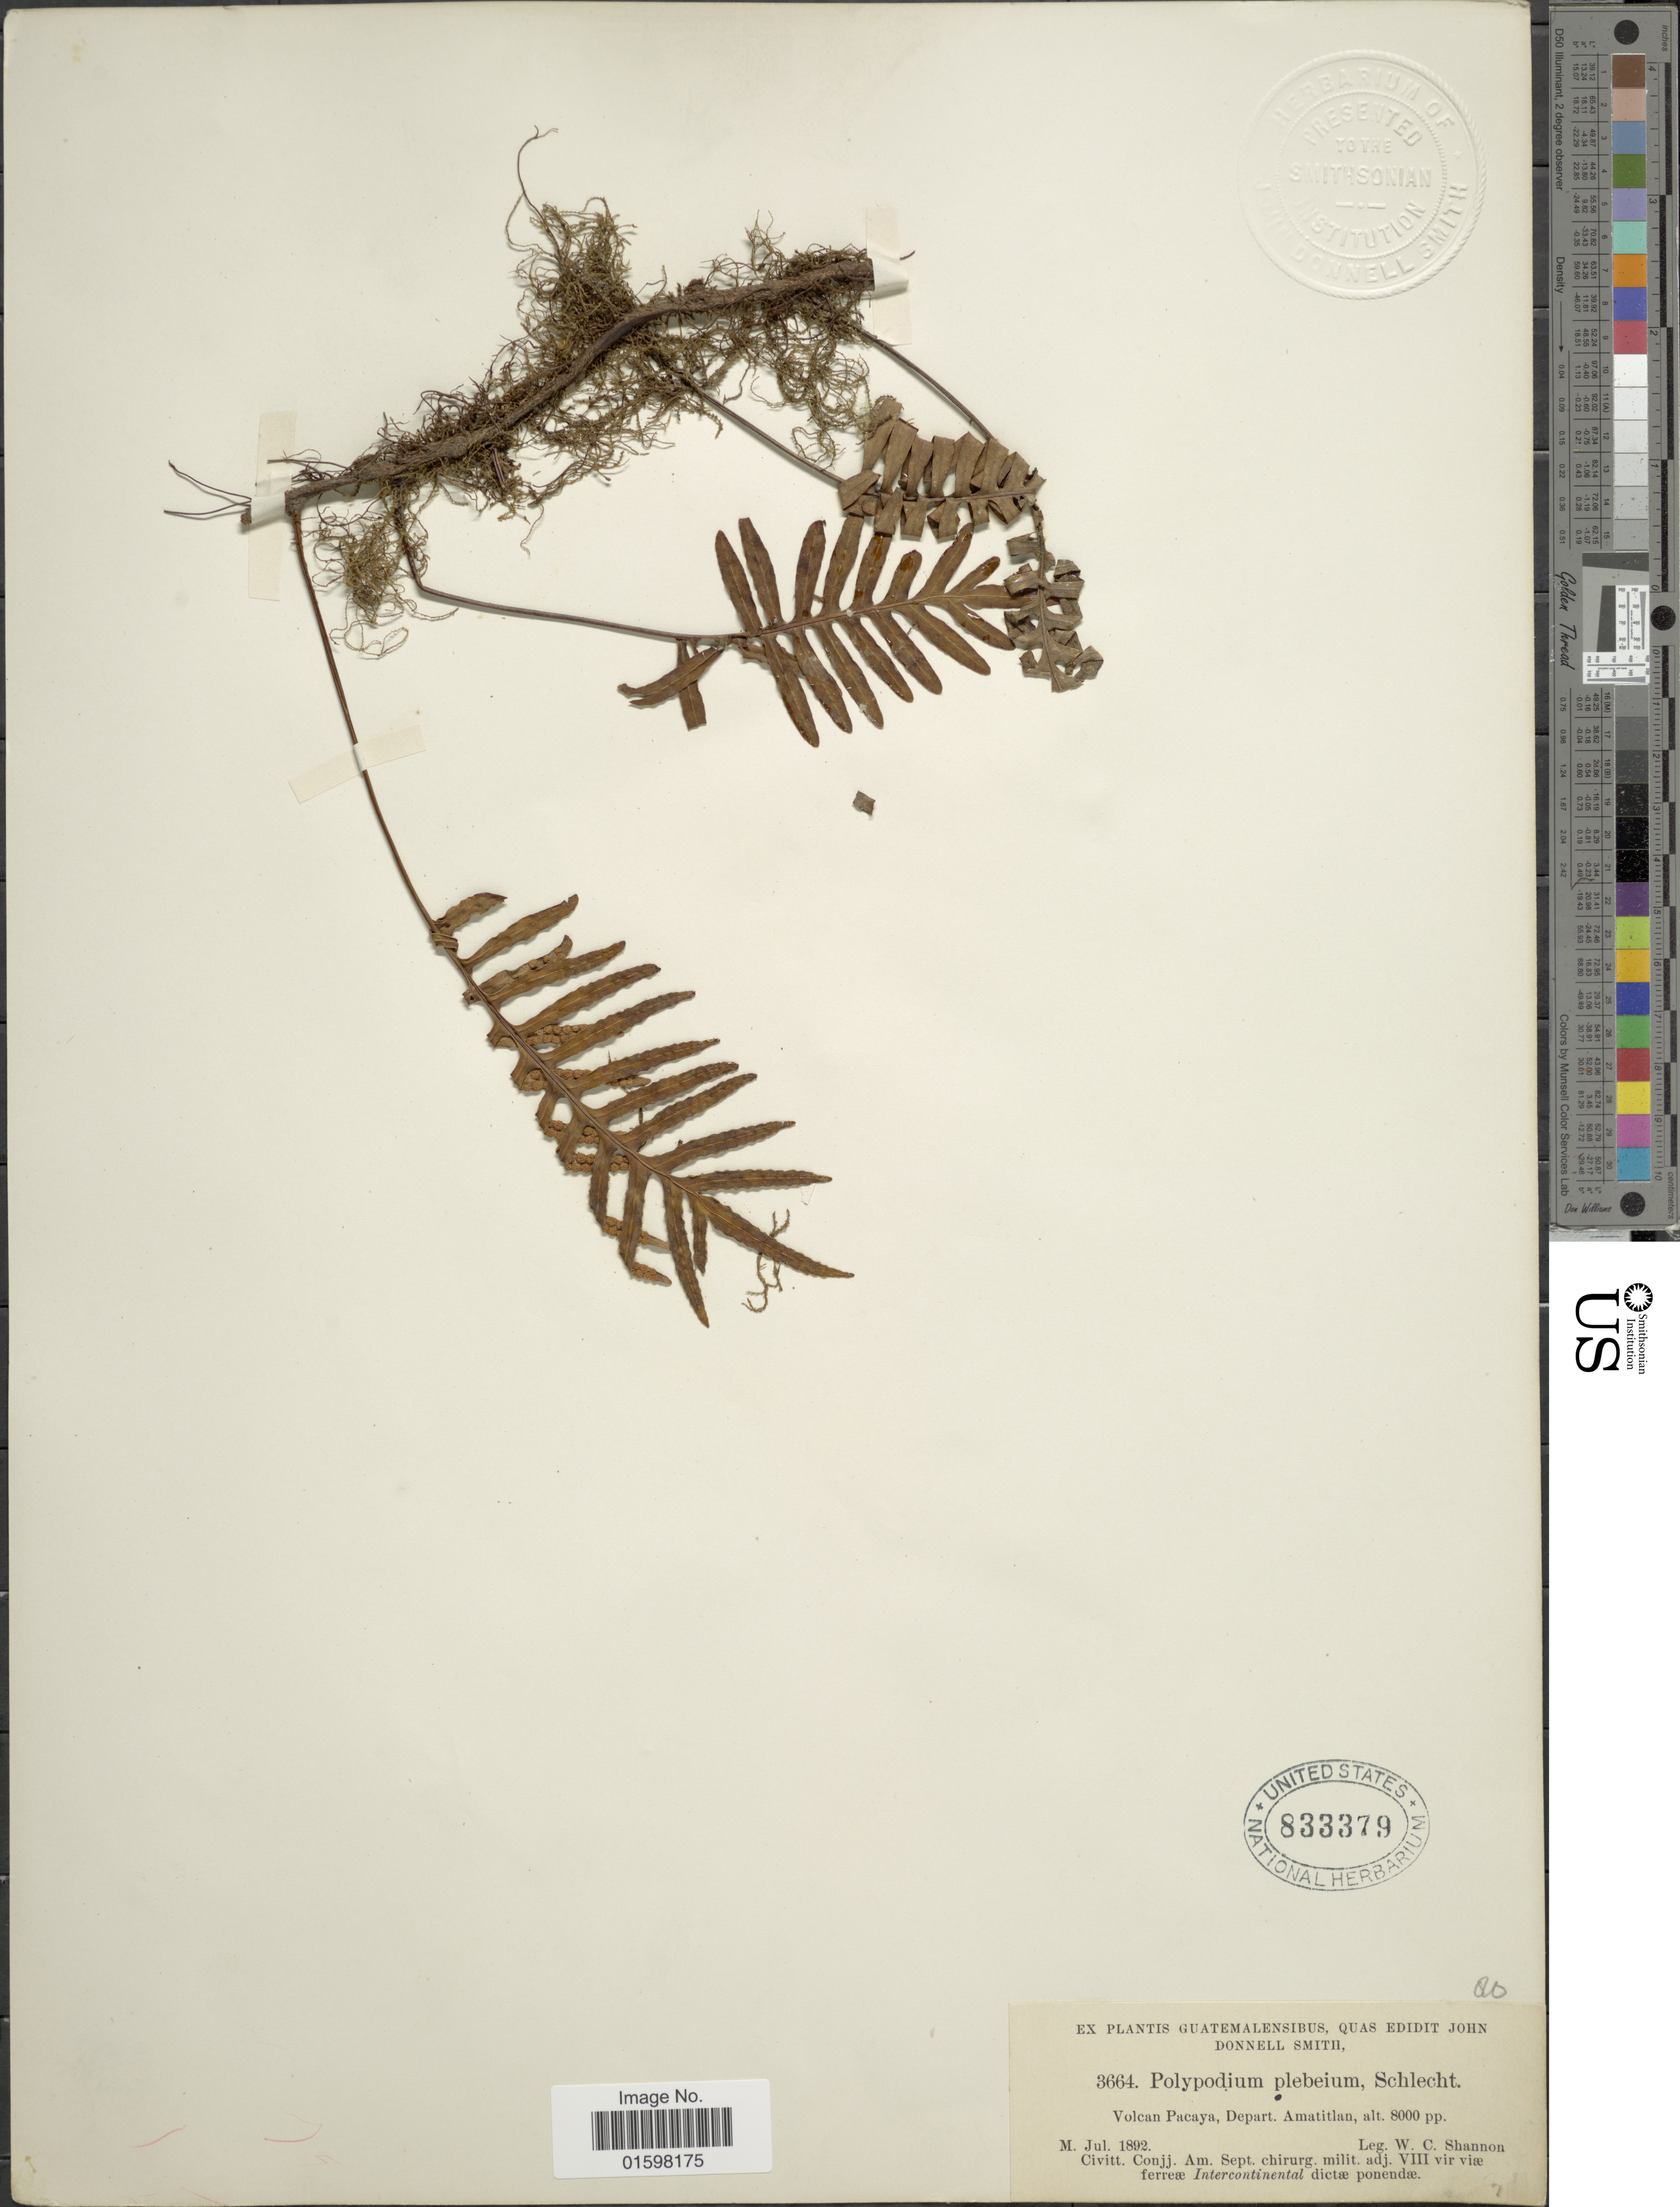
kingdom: Plantae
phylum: Tracheophyta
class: Polypodiopsida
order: Polypodiales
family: Polypodiaceae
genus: Pleopeltis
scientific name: Pleopeltis plebeia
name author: (Schltdl. ex Cham.) A.R. Sm. & Tejero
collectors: W. C. Shannon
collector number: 3664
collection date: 1892-07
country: Guatemala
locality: Volcan Pacaya, Depart. Amatitlan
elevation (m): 2438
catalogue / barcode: US 833379